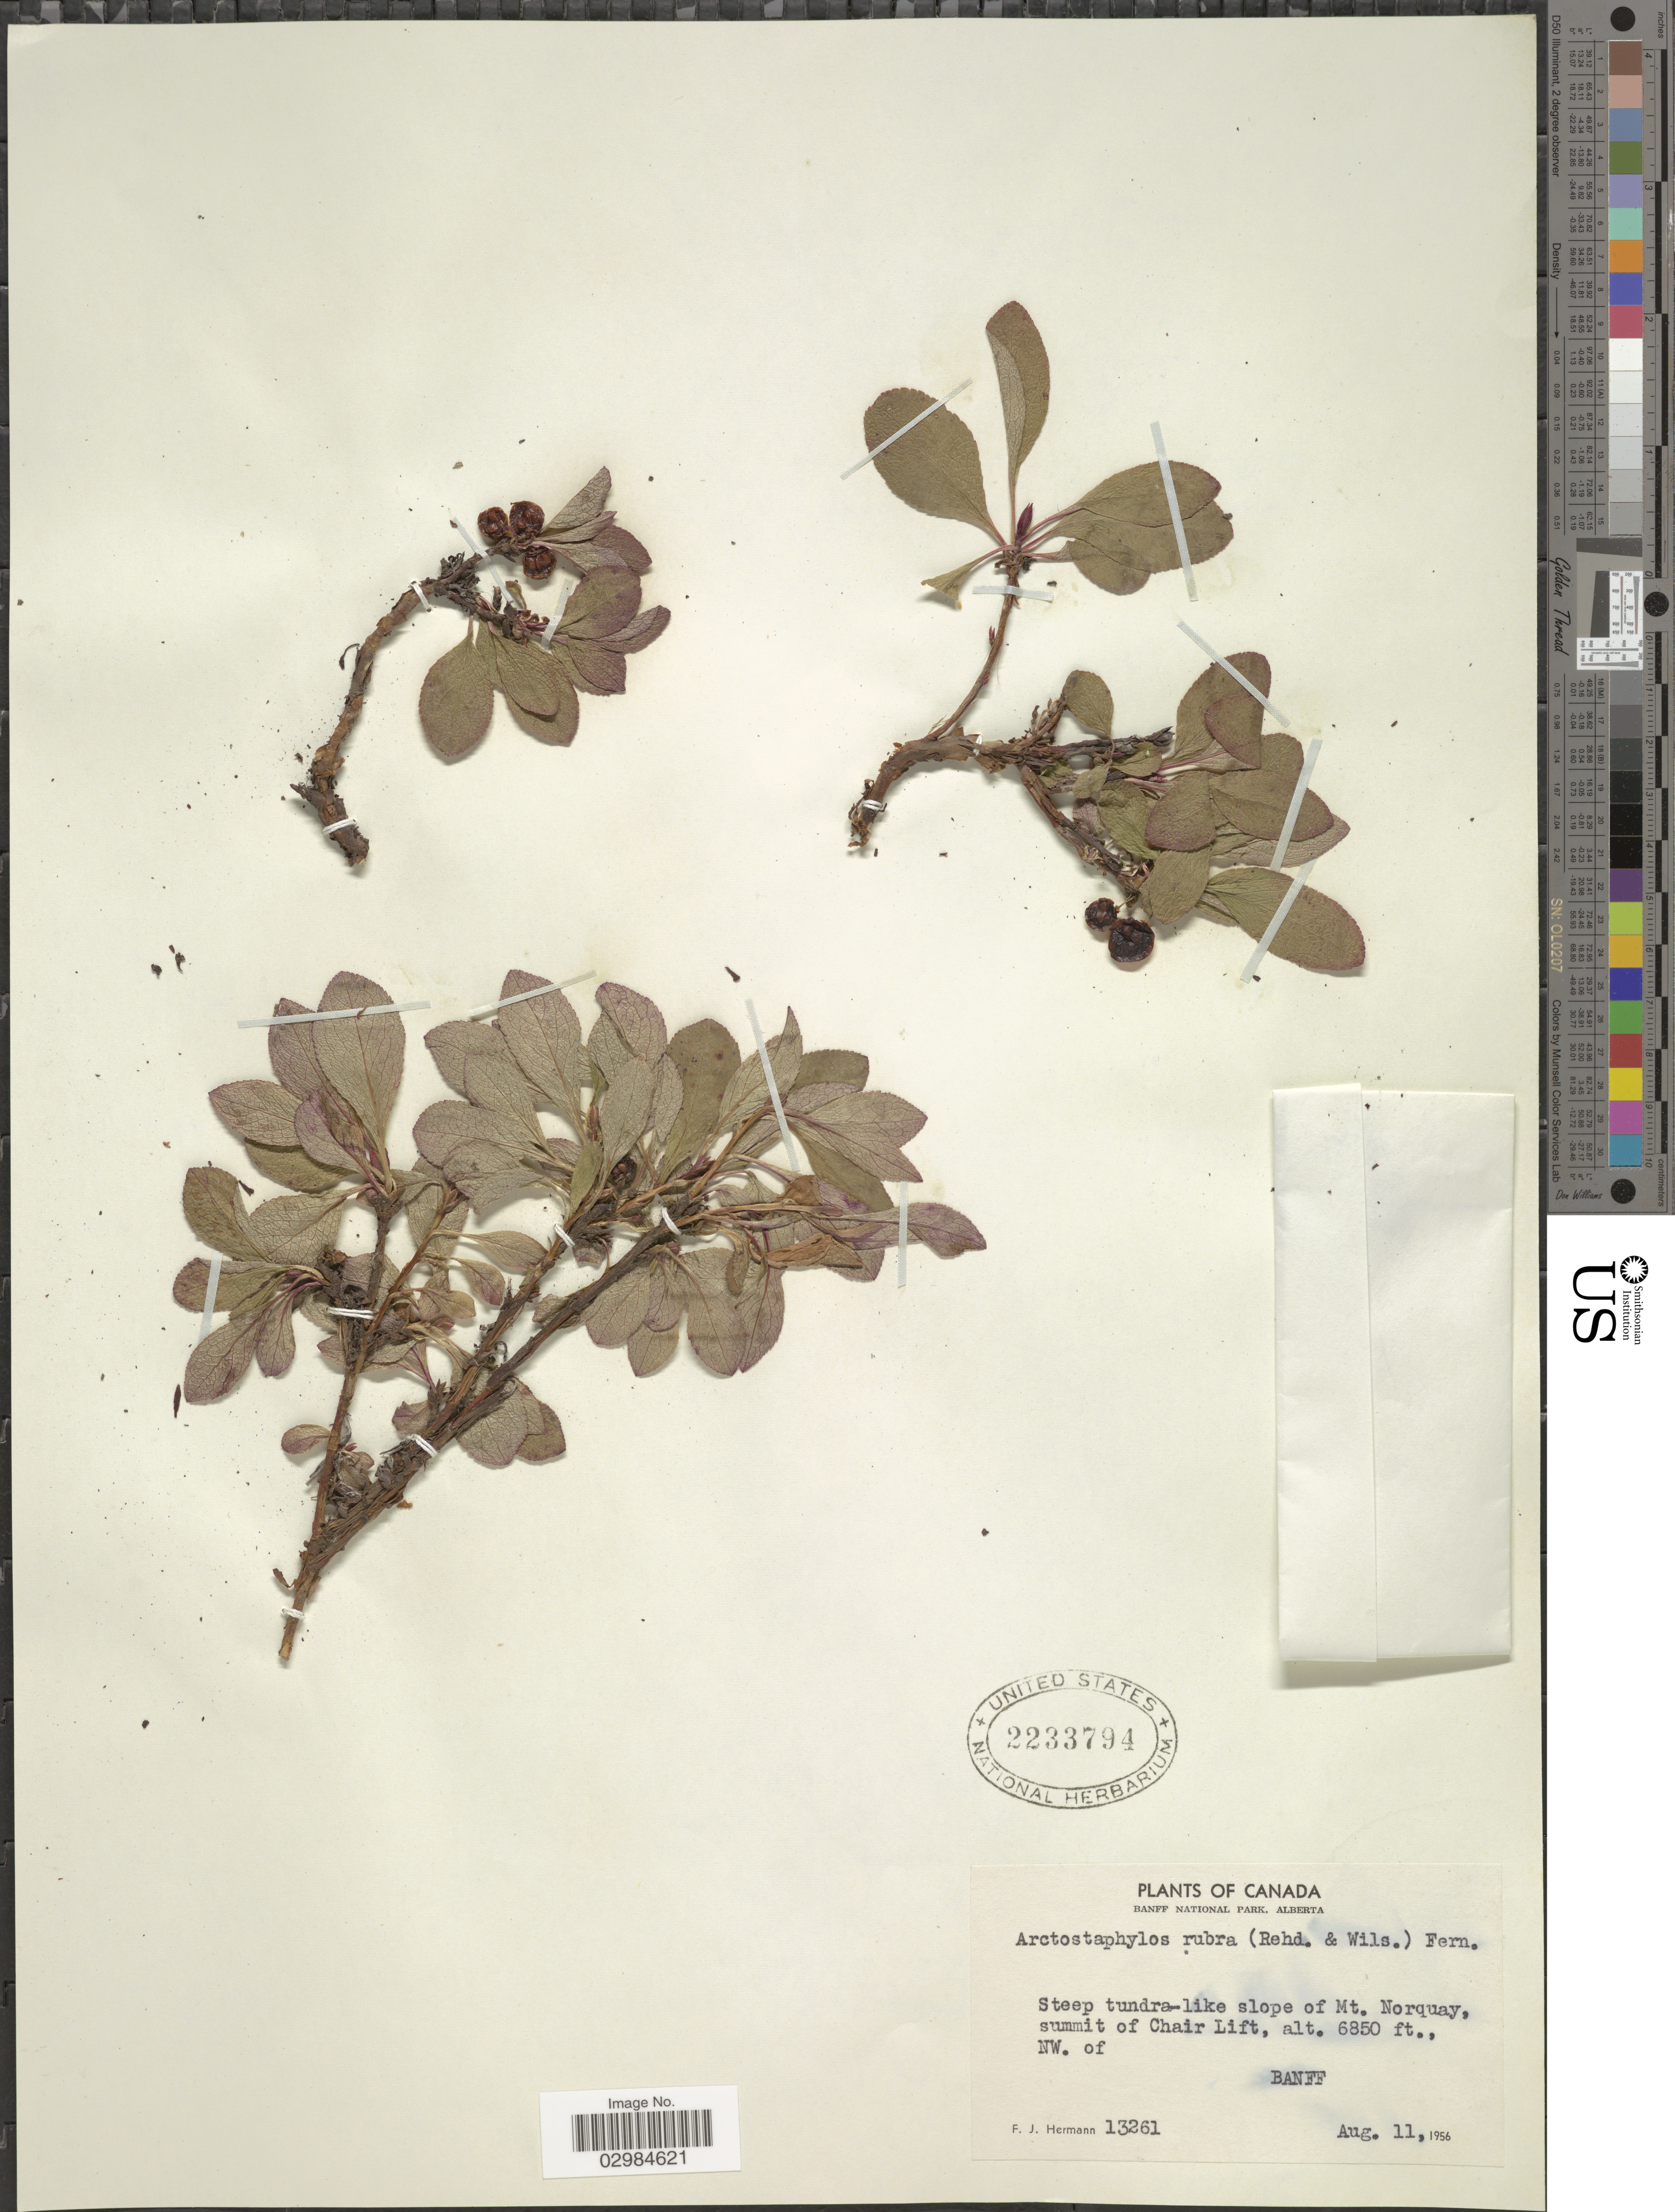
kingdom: Plantae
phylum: Tracheophyta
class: Magnoliopsida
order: Ericales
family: Ericaceae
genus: Arctostaphylos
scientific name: Arctostaphylos rubra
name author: (Rehder & E.H. Wilson) Fernald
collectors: F. J. Hermann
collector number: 13261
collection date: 1956-08-11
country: Canada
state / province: Alberta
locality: Banff National Park. Slope of Mt. Norquay, summit of Chair Lift. NW. of Banff.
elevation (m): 2088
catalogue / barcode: US 2233794